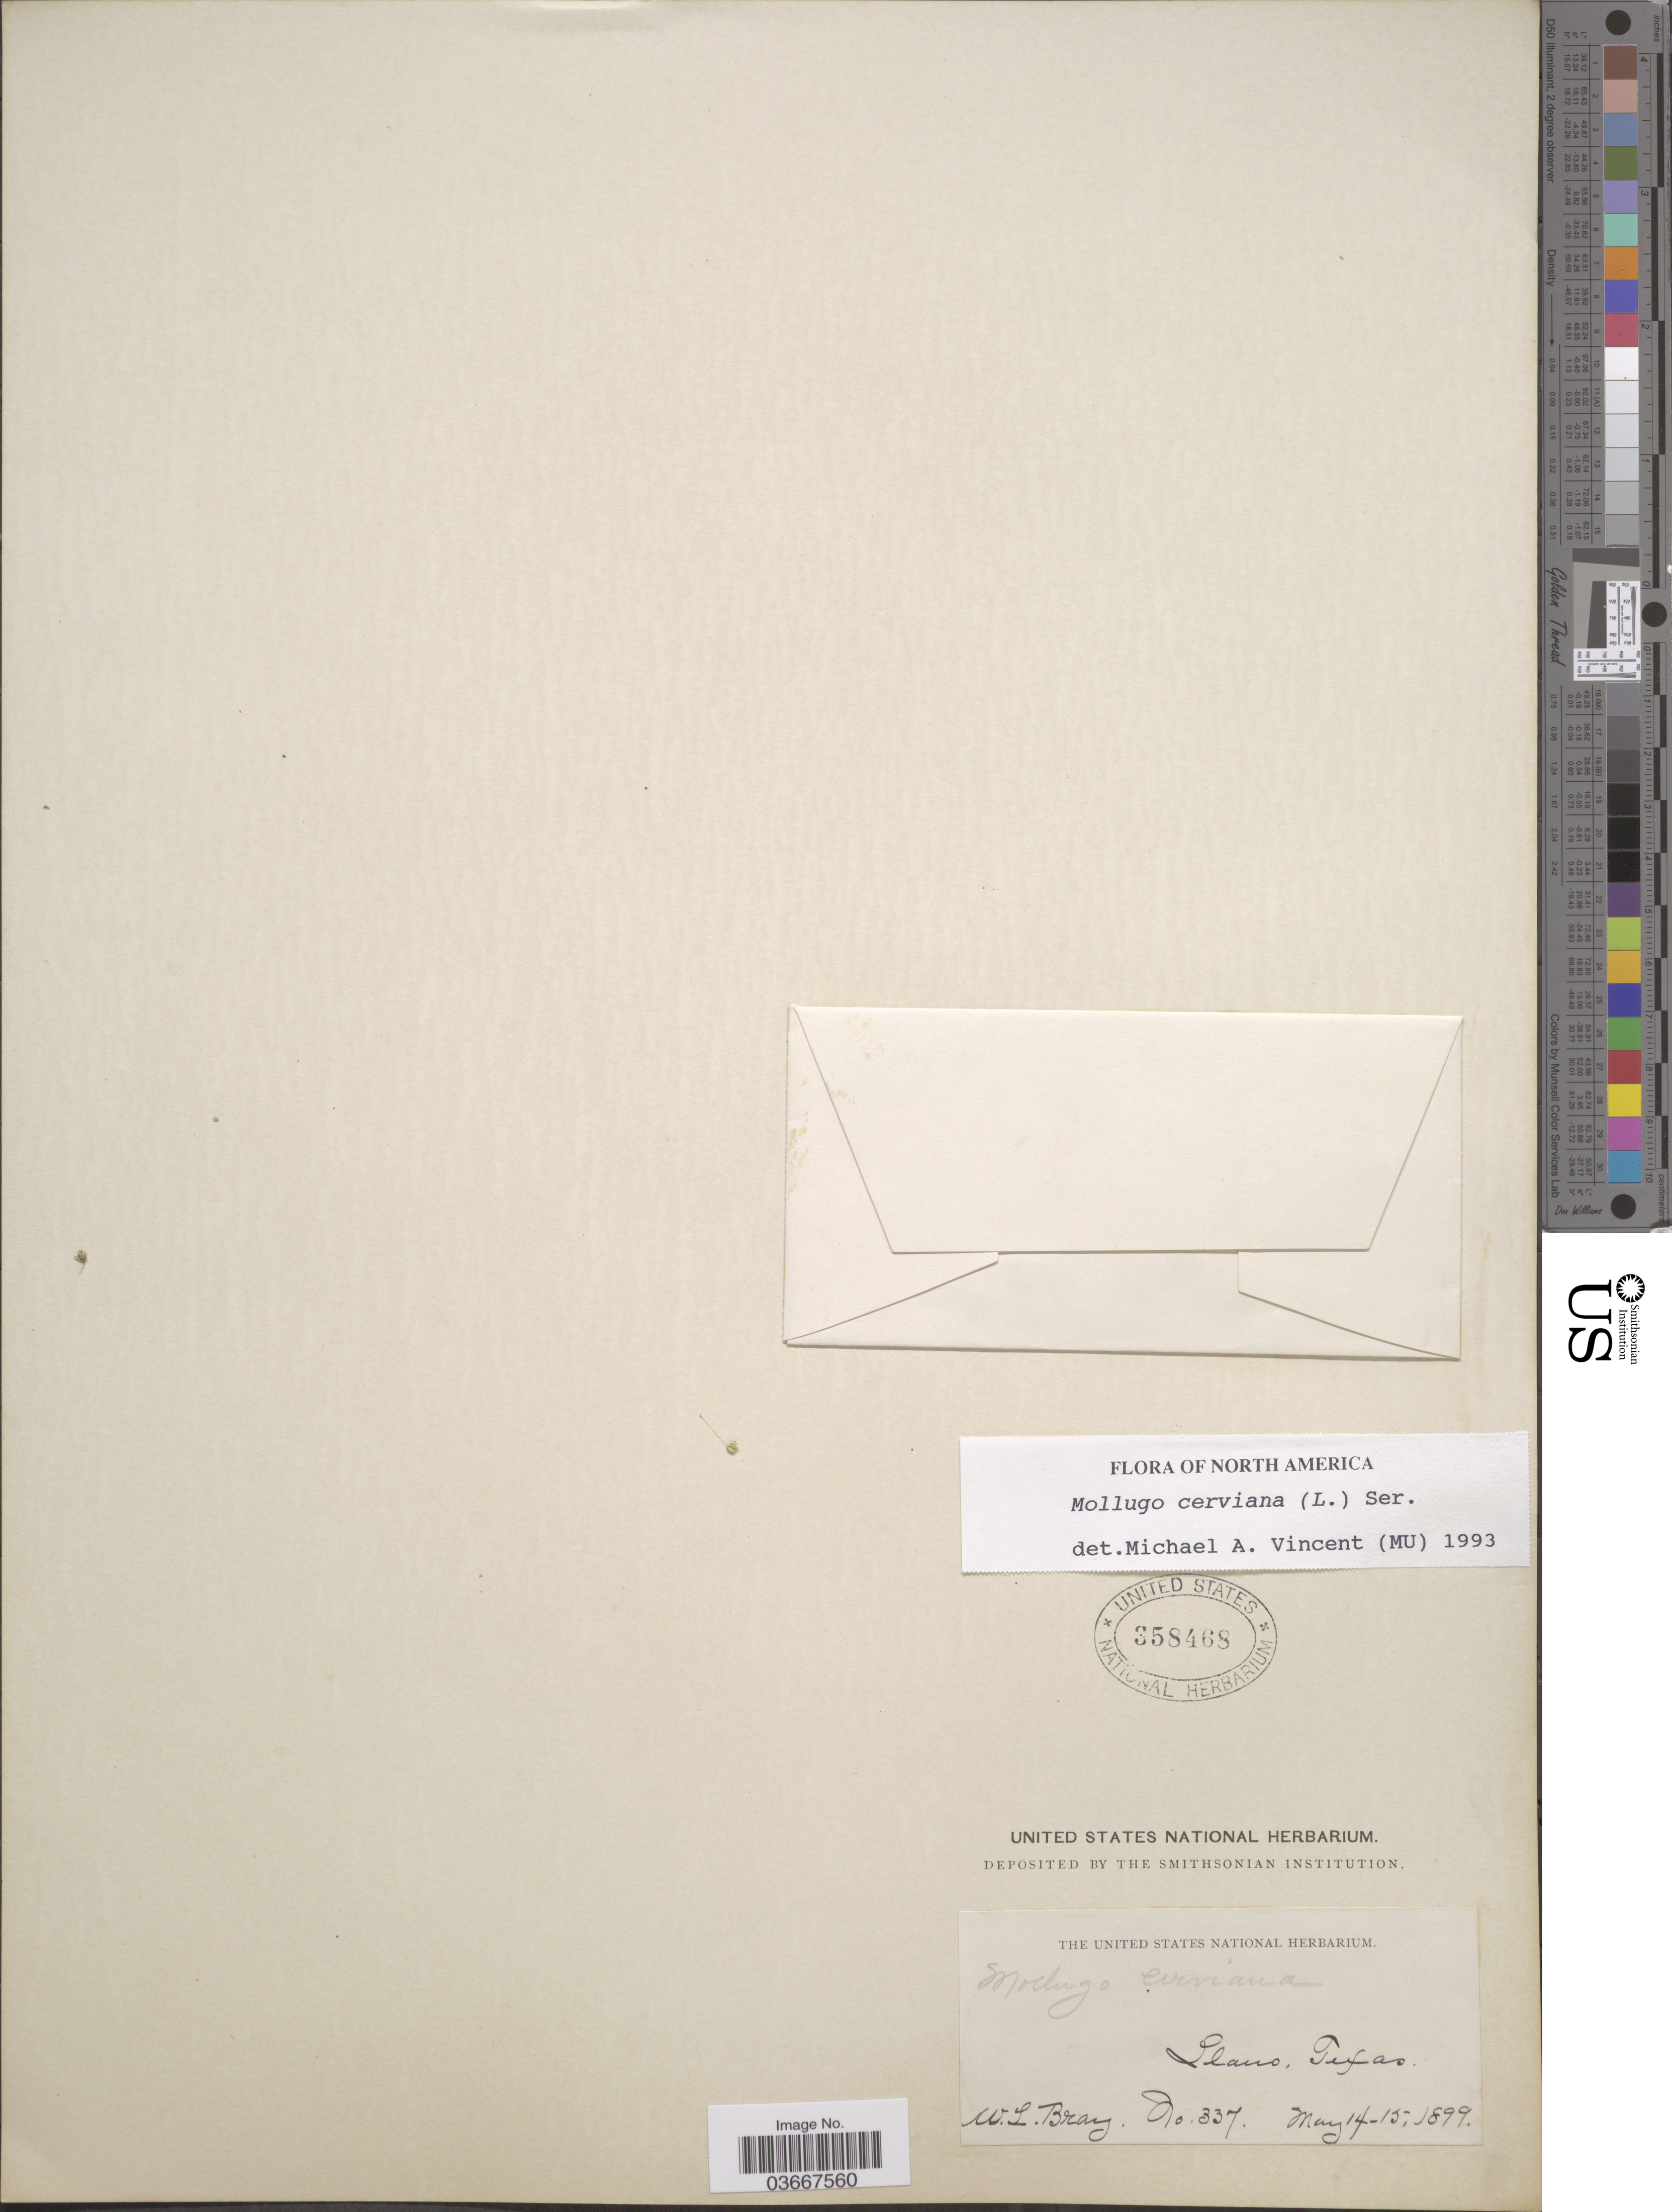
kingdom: Plantae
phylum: Tracheophyta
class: Magnoliopsida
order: Caryophyllales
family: Molluginaceae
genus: Hypertelis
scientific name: Hypertelis umbellata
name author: (Forssk.) Thulin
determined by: Strong, Mark T., (BOT), Smithsonian Institution - National Museum of Natural History (UNITED STATES)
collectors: W. L. Bray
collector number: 337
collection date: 1899-05-14/1899-05-15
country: United States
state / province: Texas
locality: Llano.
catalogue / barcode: US 358468